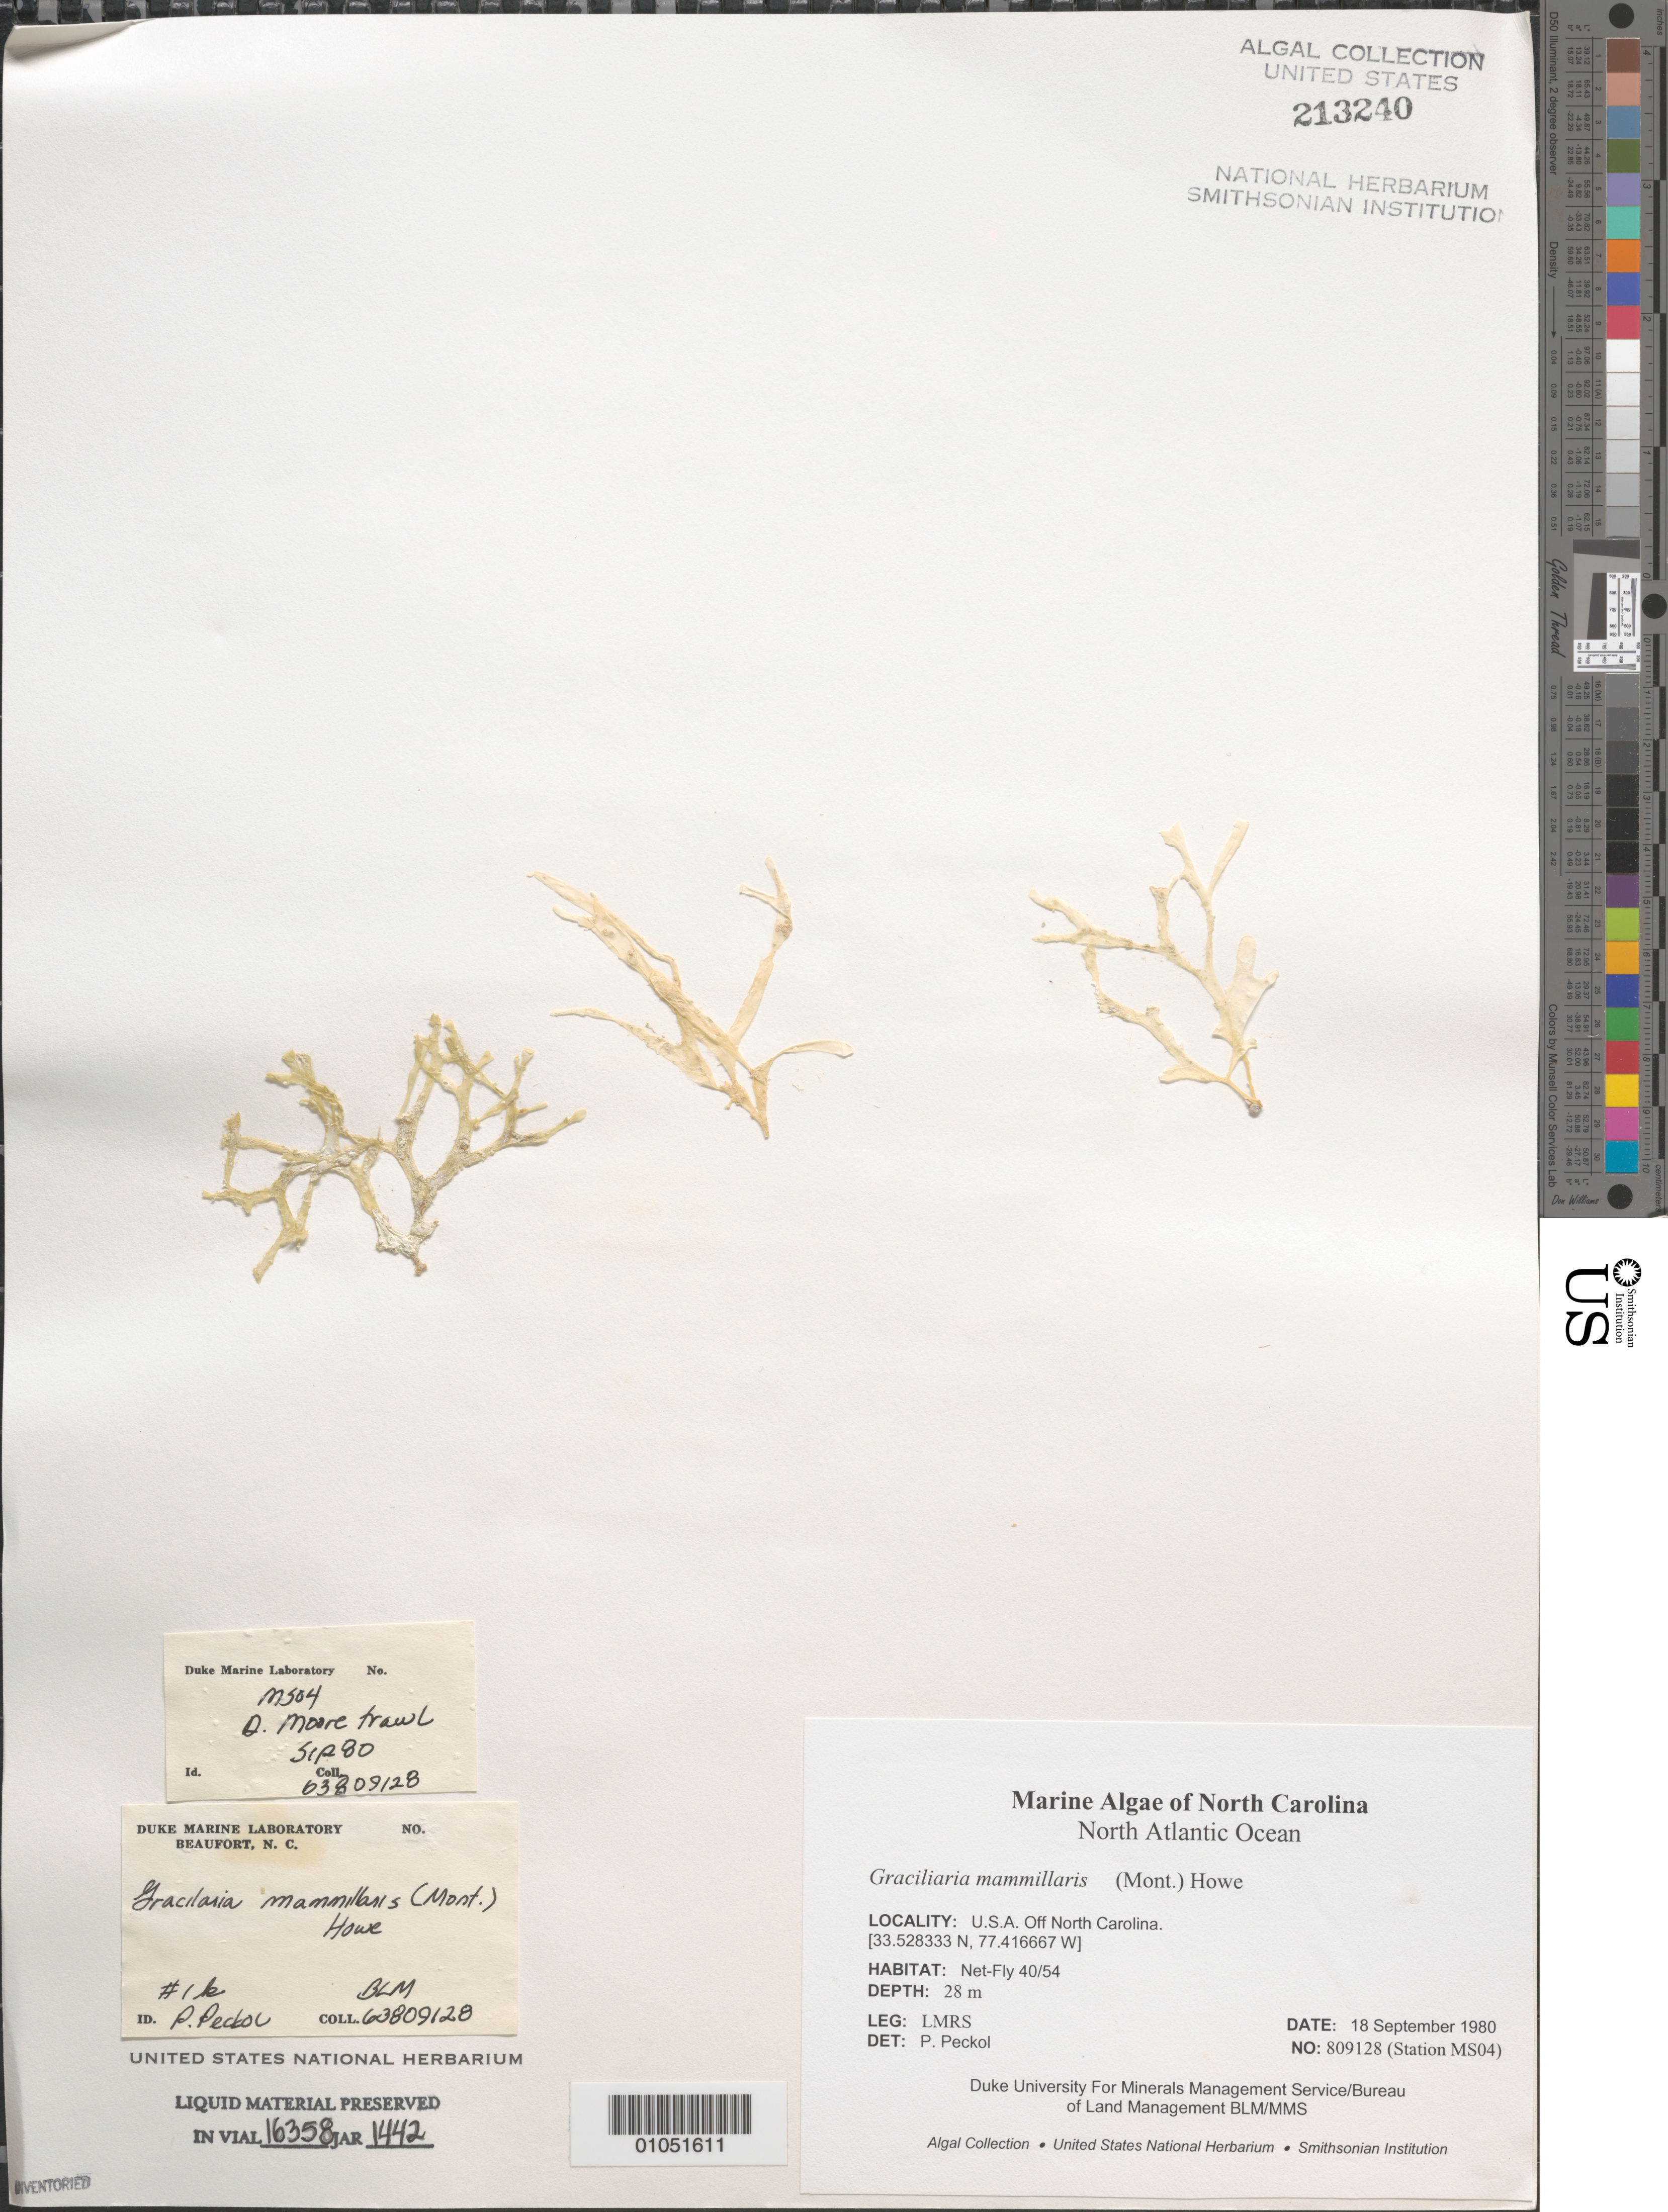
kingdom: Plantae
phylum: Rhodophyta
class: Florideophyceae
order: Gracilariales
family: Gracilariaceae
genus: Gracilaria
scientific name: Gracilaria mammillaris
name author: (Mont.) M. Howe in Britton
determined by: Peckol, P.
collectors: LMRS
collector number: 809128 (Station MS04)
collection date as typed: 18 Sep 1980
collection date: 1980-09-18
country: United States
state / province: North Carolina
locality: North Atlantic Ocean off North Carolina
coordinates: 33.528333 N, 77.416667 W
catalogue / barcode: US 213240